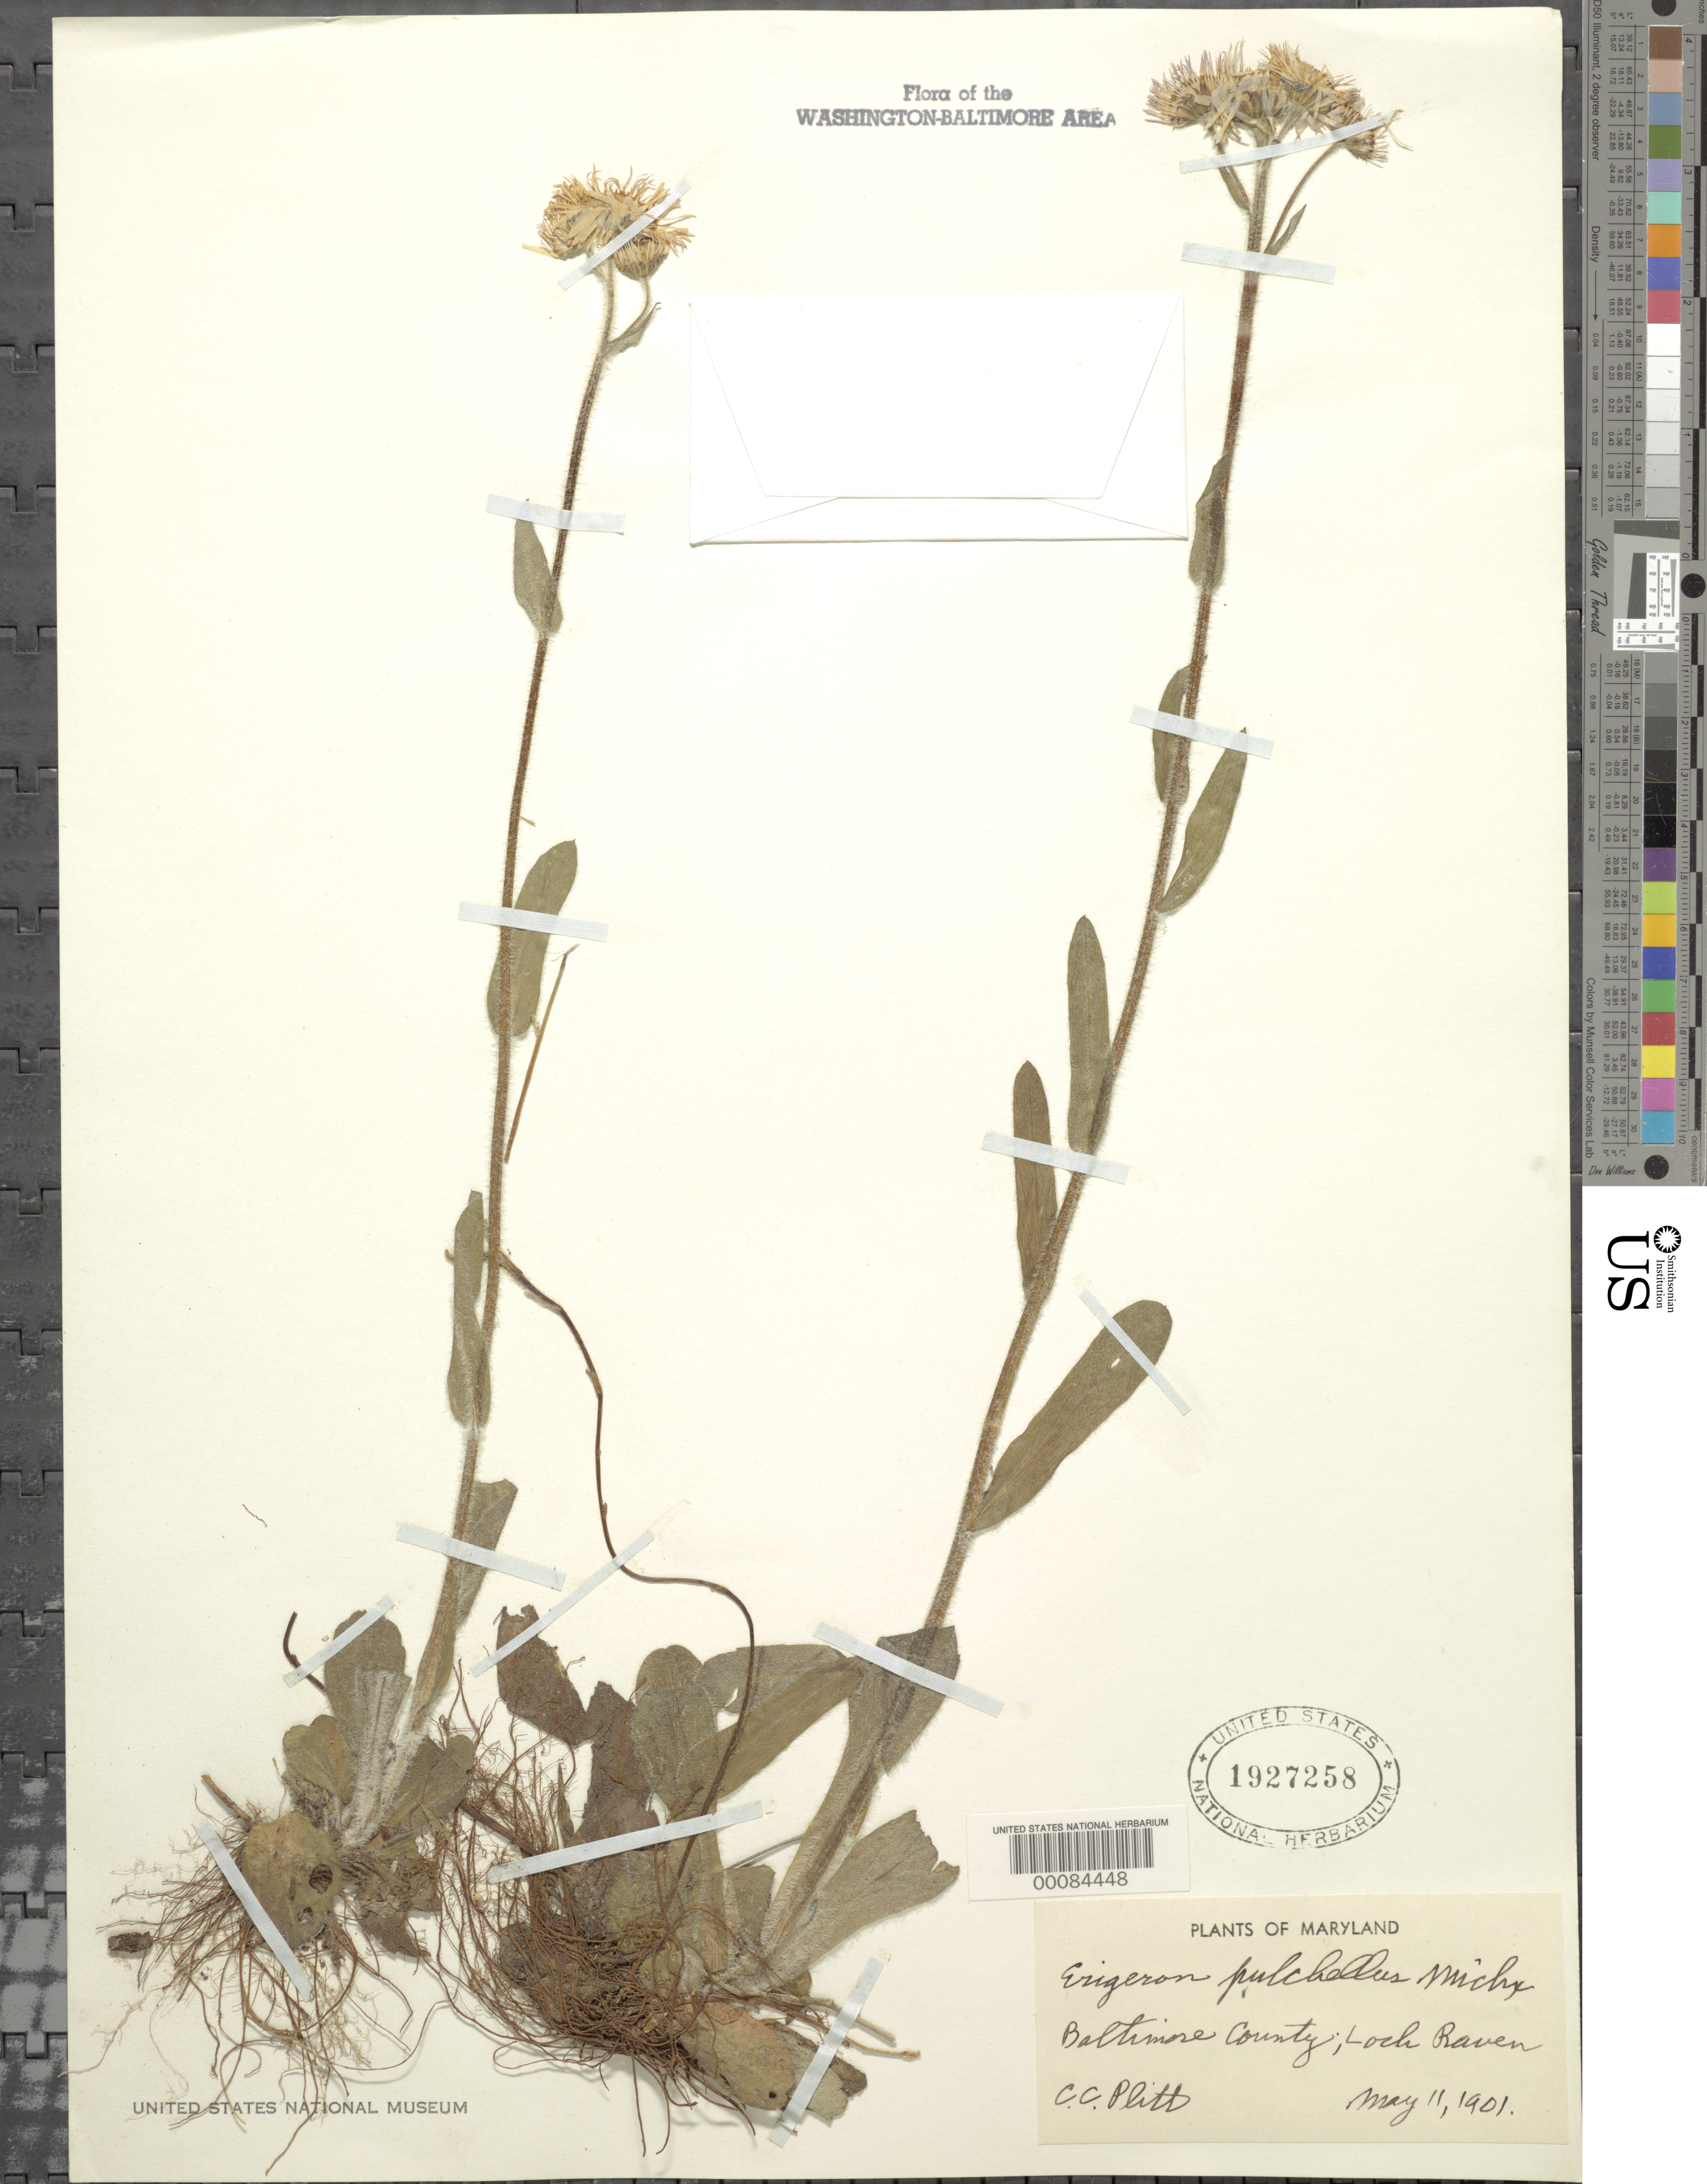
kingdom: Plantae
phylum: Tracheophyta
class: Magnoliopsida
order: Asterales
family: Asteraceae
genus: Erigeron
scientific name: Erigeron pulchellus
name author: Michx.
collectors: C. Plitt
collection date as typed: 11 May 1901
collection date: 1901-05-11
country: United States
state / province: Maryland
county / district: City of Baltimore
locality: Loch Raven, Baltimore City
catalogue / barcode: US 1927258